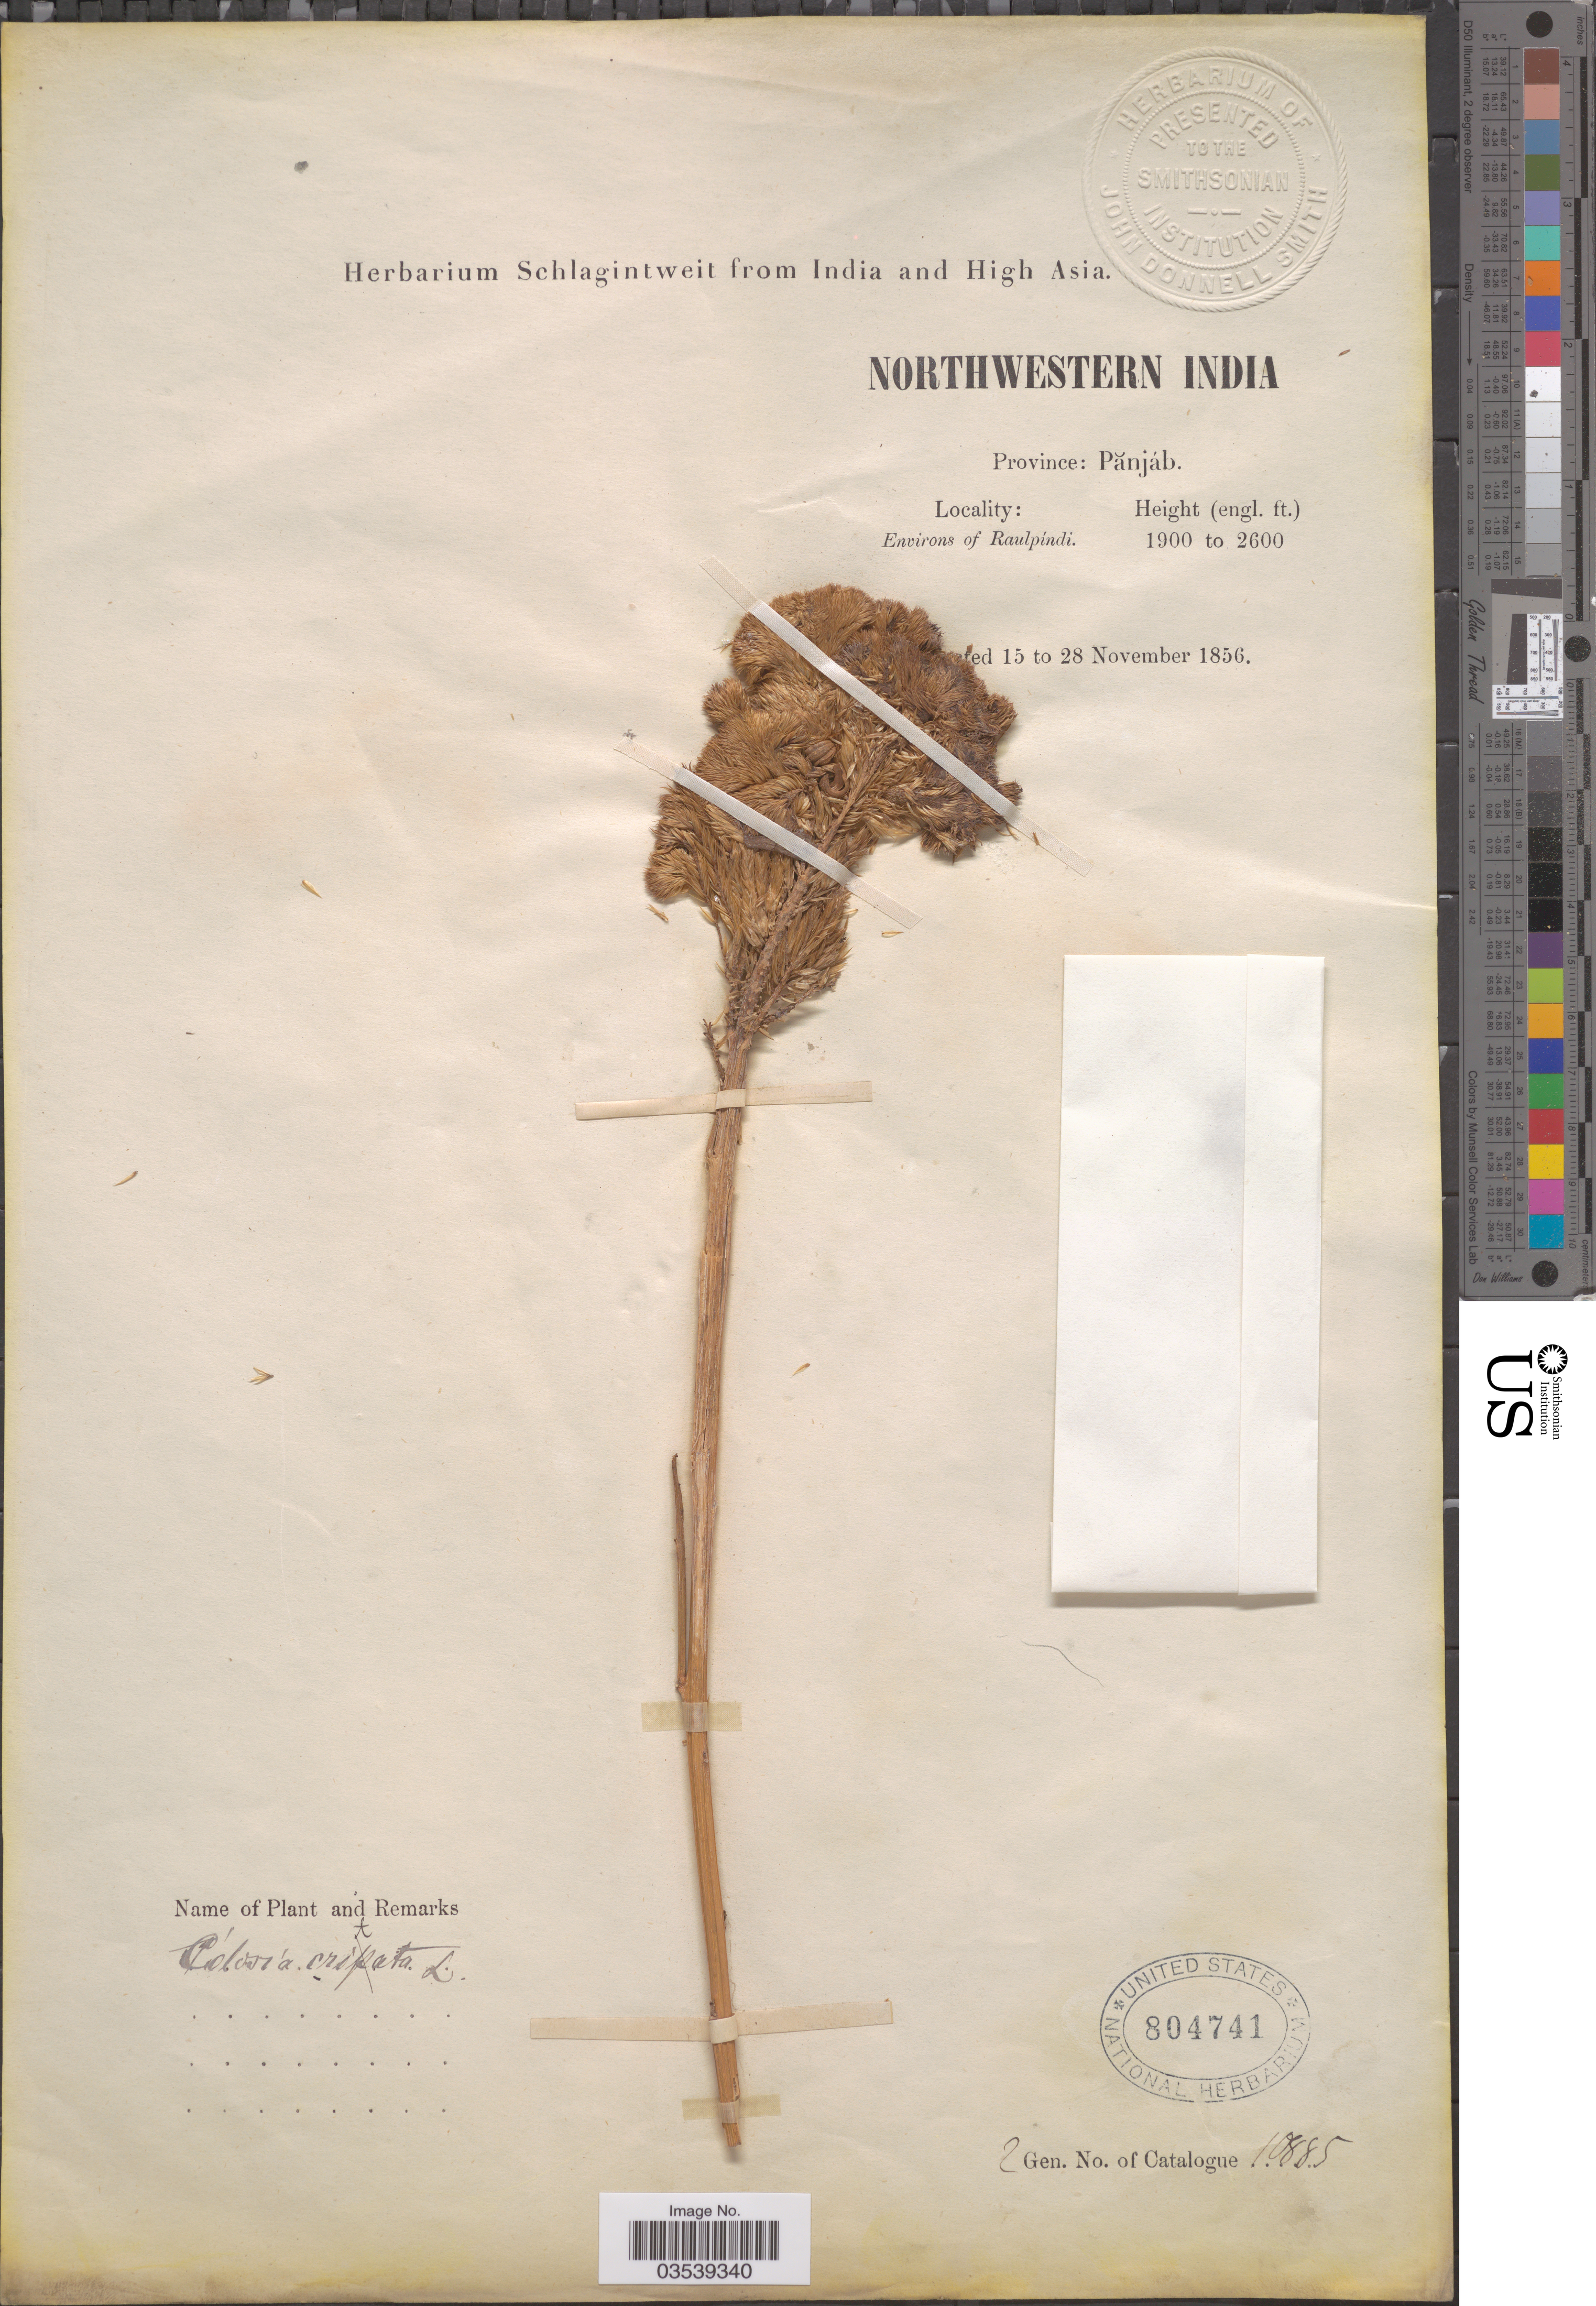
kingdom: Plantae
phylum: Tracheophyta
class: Magnoliopsida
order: Caryophyllales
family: Amaranthaceae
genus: Celosia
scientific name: Celosia argentea var. cristata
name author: (L.) Kuntze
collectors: ex herb. Schlagintweit from India and High Asia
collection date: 1856-11-15/1856-11-28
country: India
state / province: Punjab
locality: Northwestern India. Province Panjáb. Environs of Raulpíndi.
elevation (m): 579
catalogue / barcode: US 804741